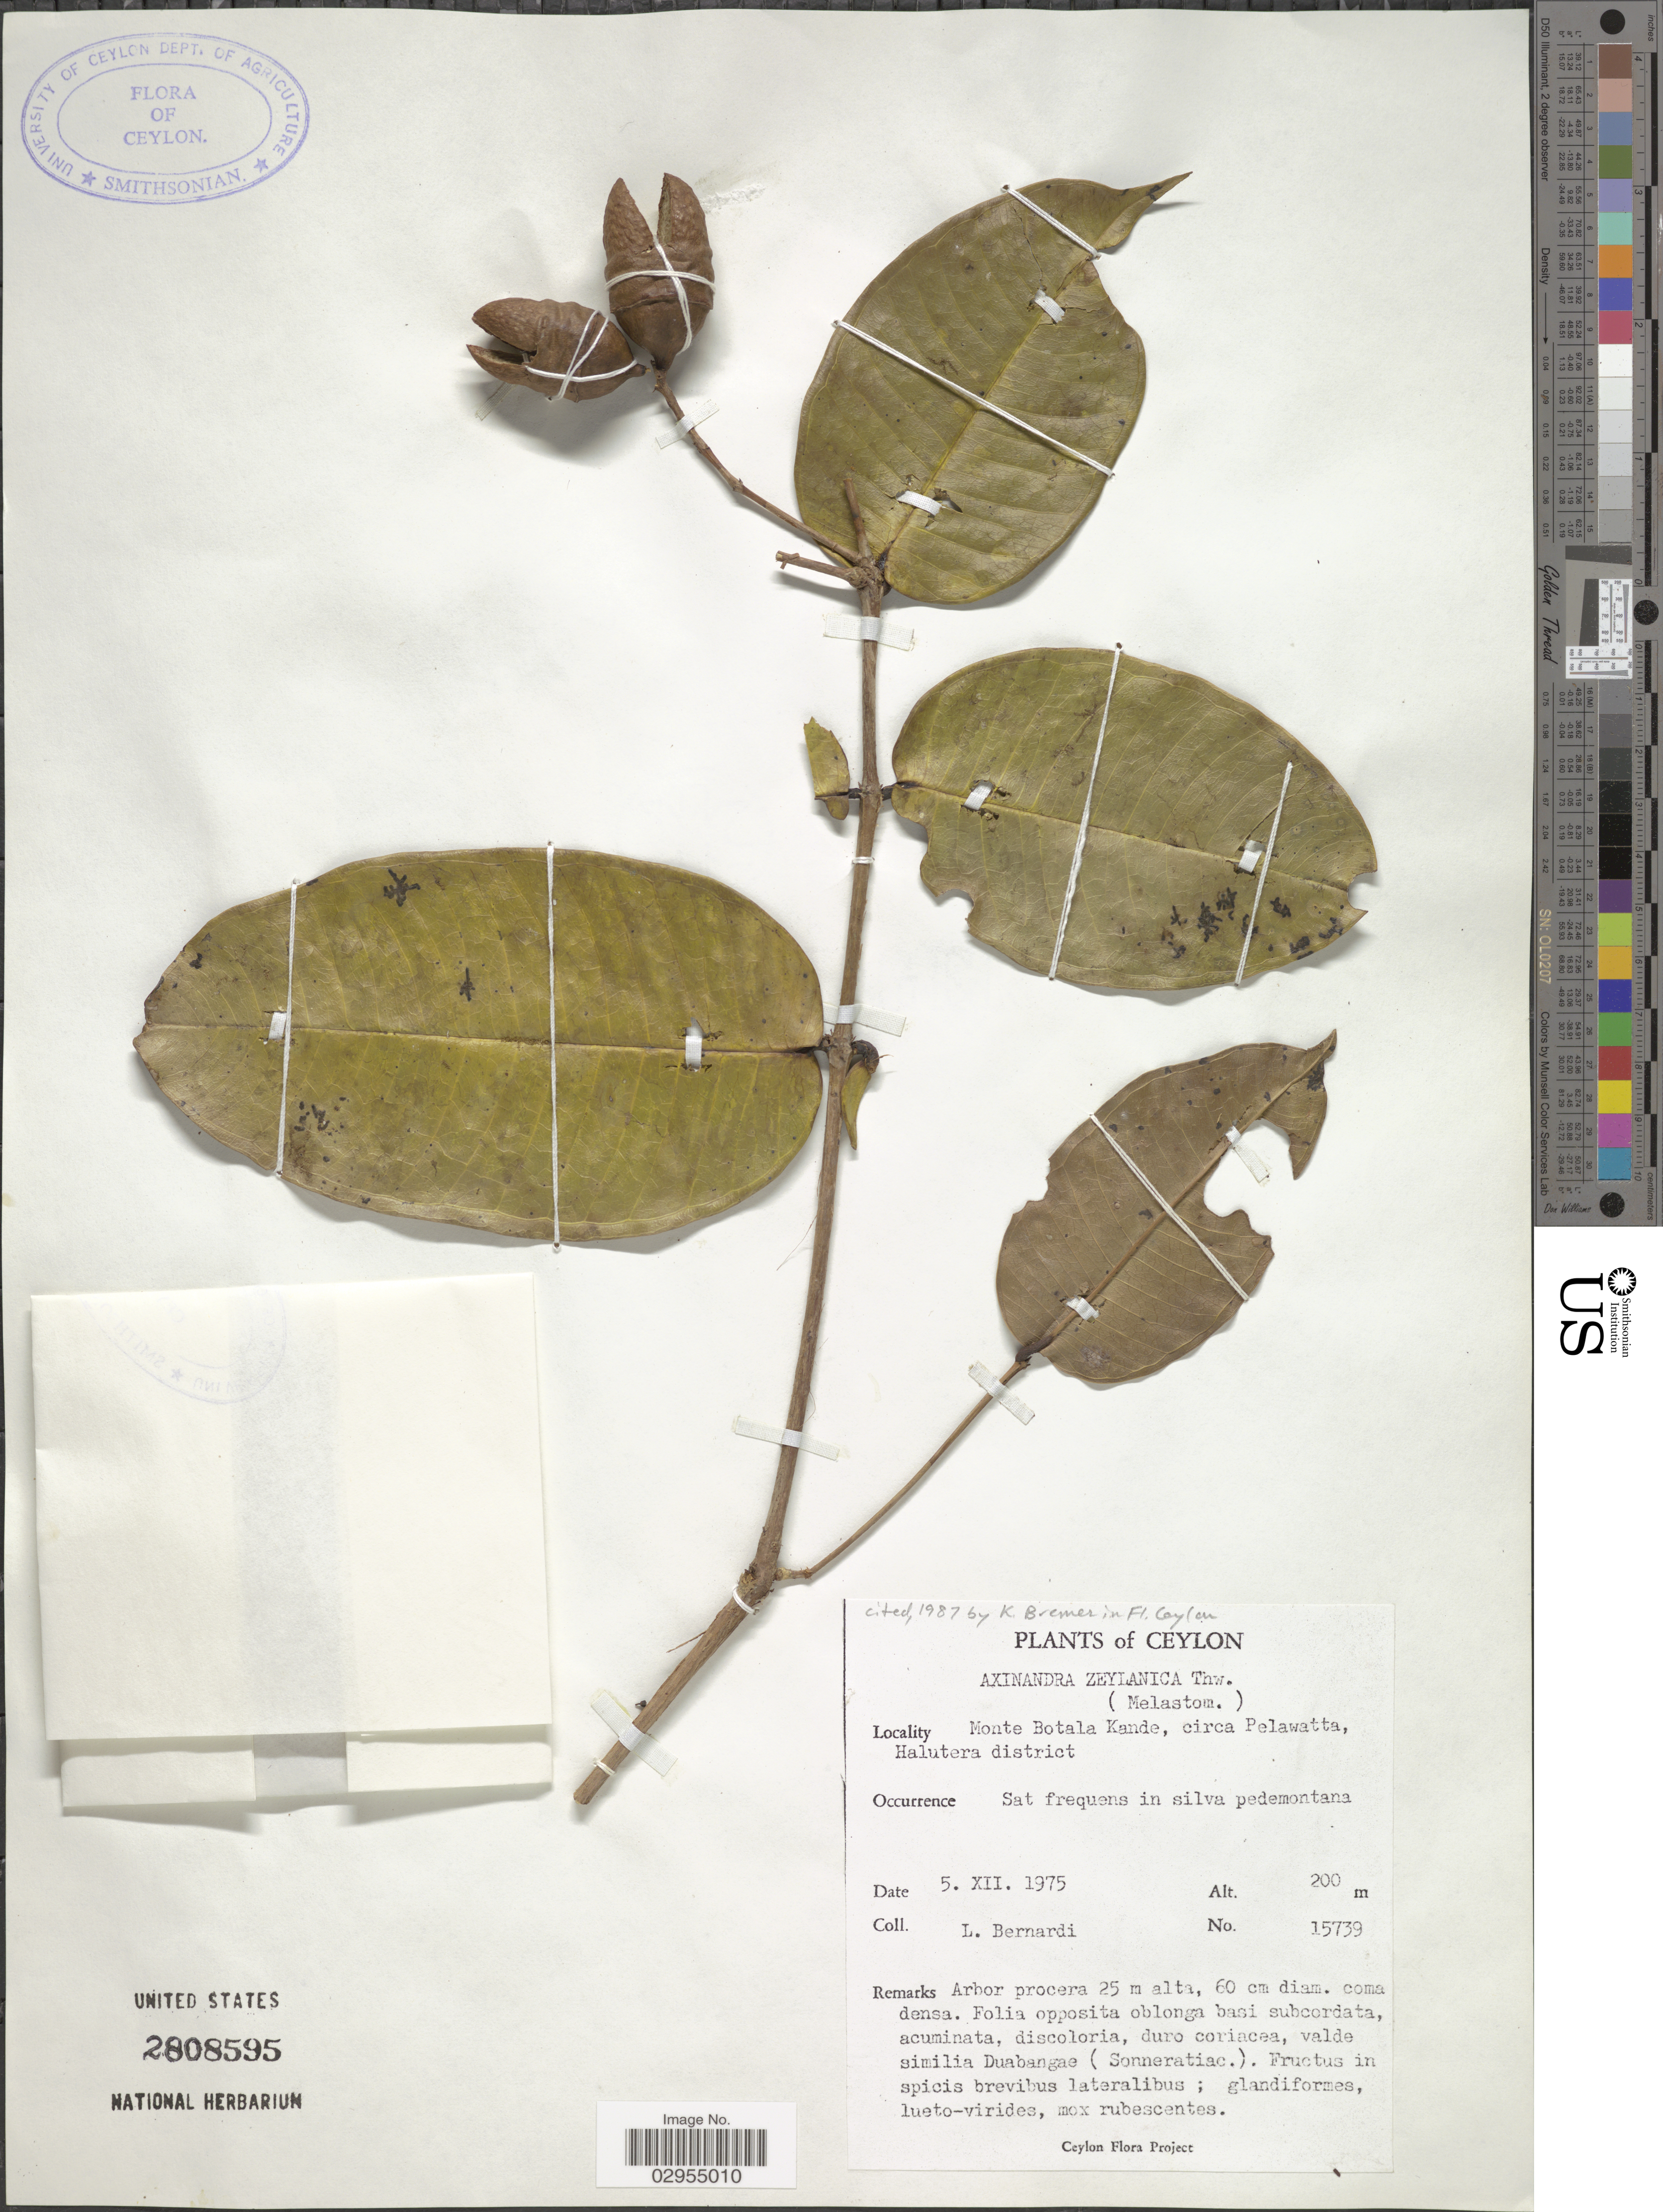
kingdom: Plantae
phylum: Tracheophyta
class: Magnoliopsida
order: Myrtales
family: Crypteroniaceae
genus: Axinandra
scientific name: Axinandra zeylanica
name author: Thwaites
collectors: L. Bernardi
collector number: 15739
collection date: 1975-12-05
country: Sri Lanka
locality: Ceylon. Monte Botaka Kande, circa Pelawatta, Halutera district.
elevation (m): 200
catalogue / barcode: US 2808595